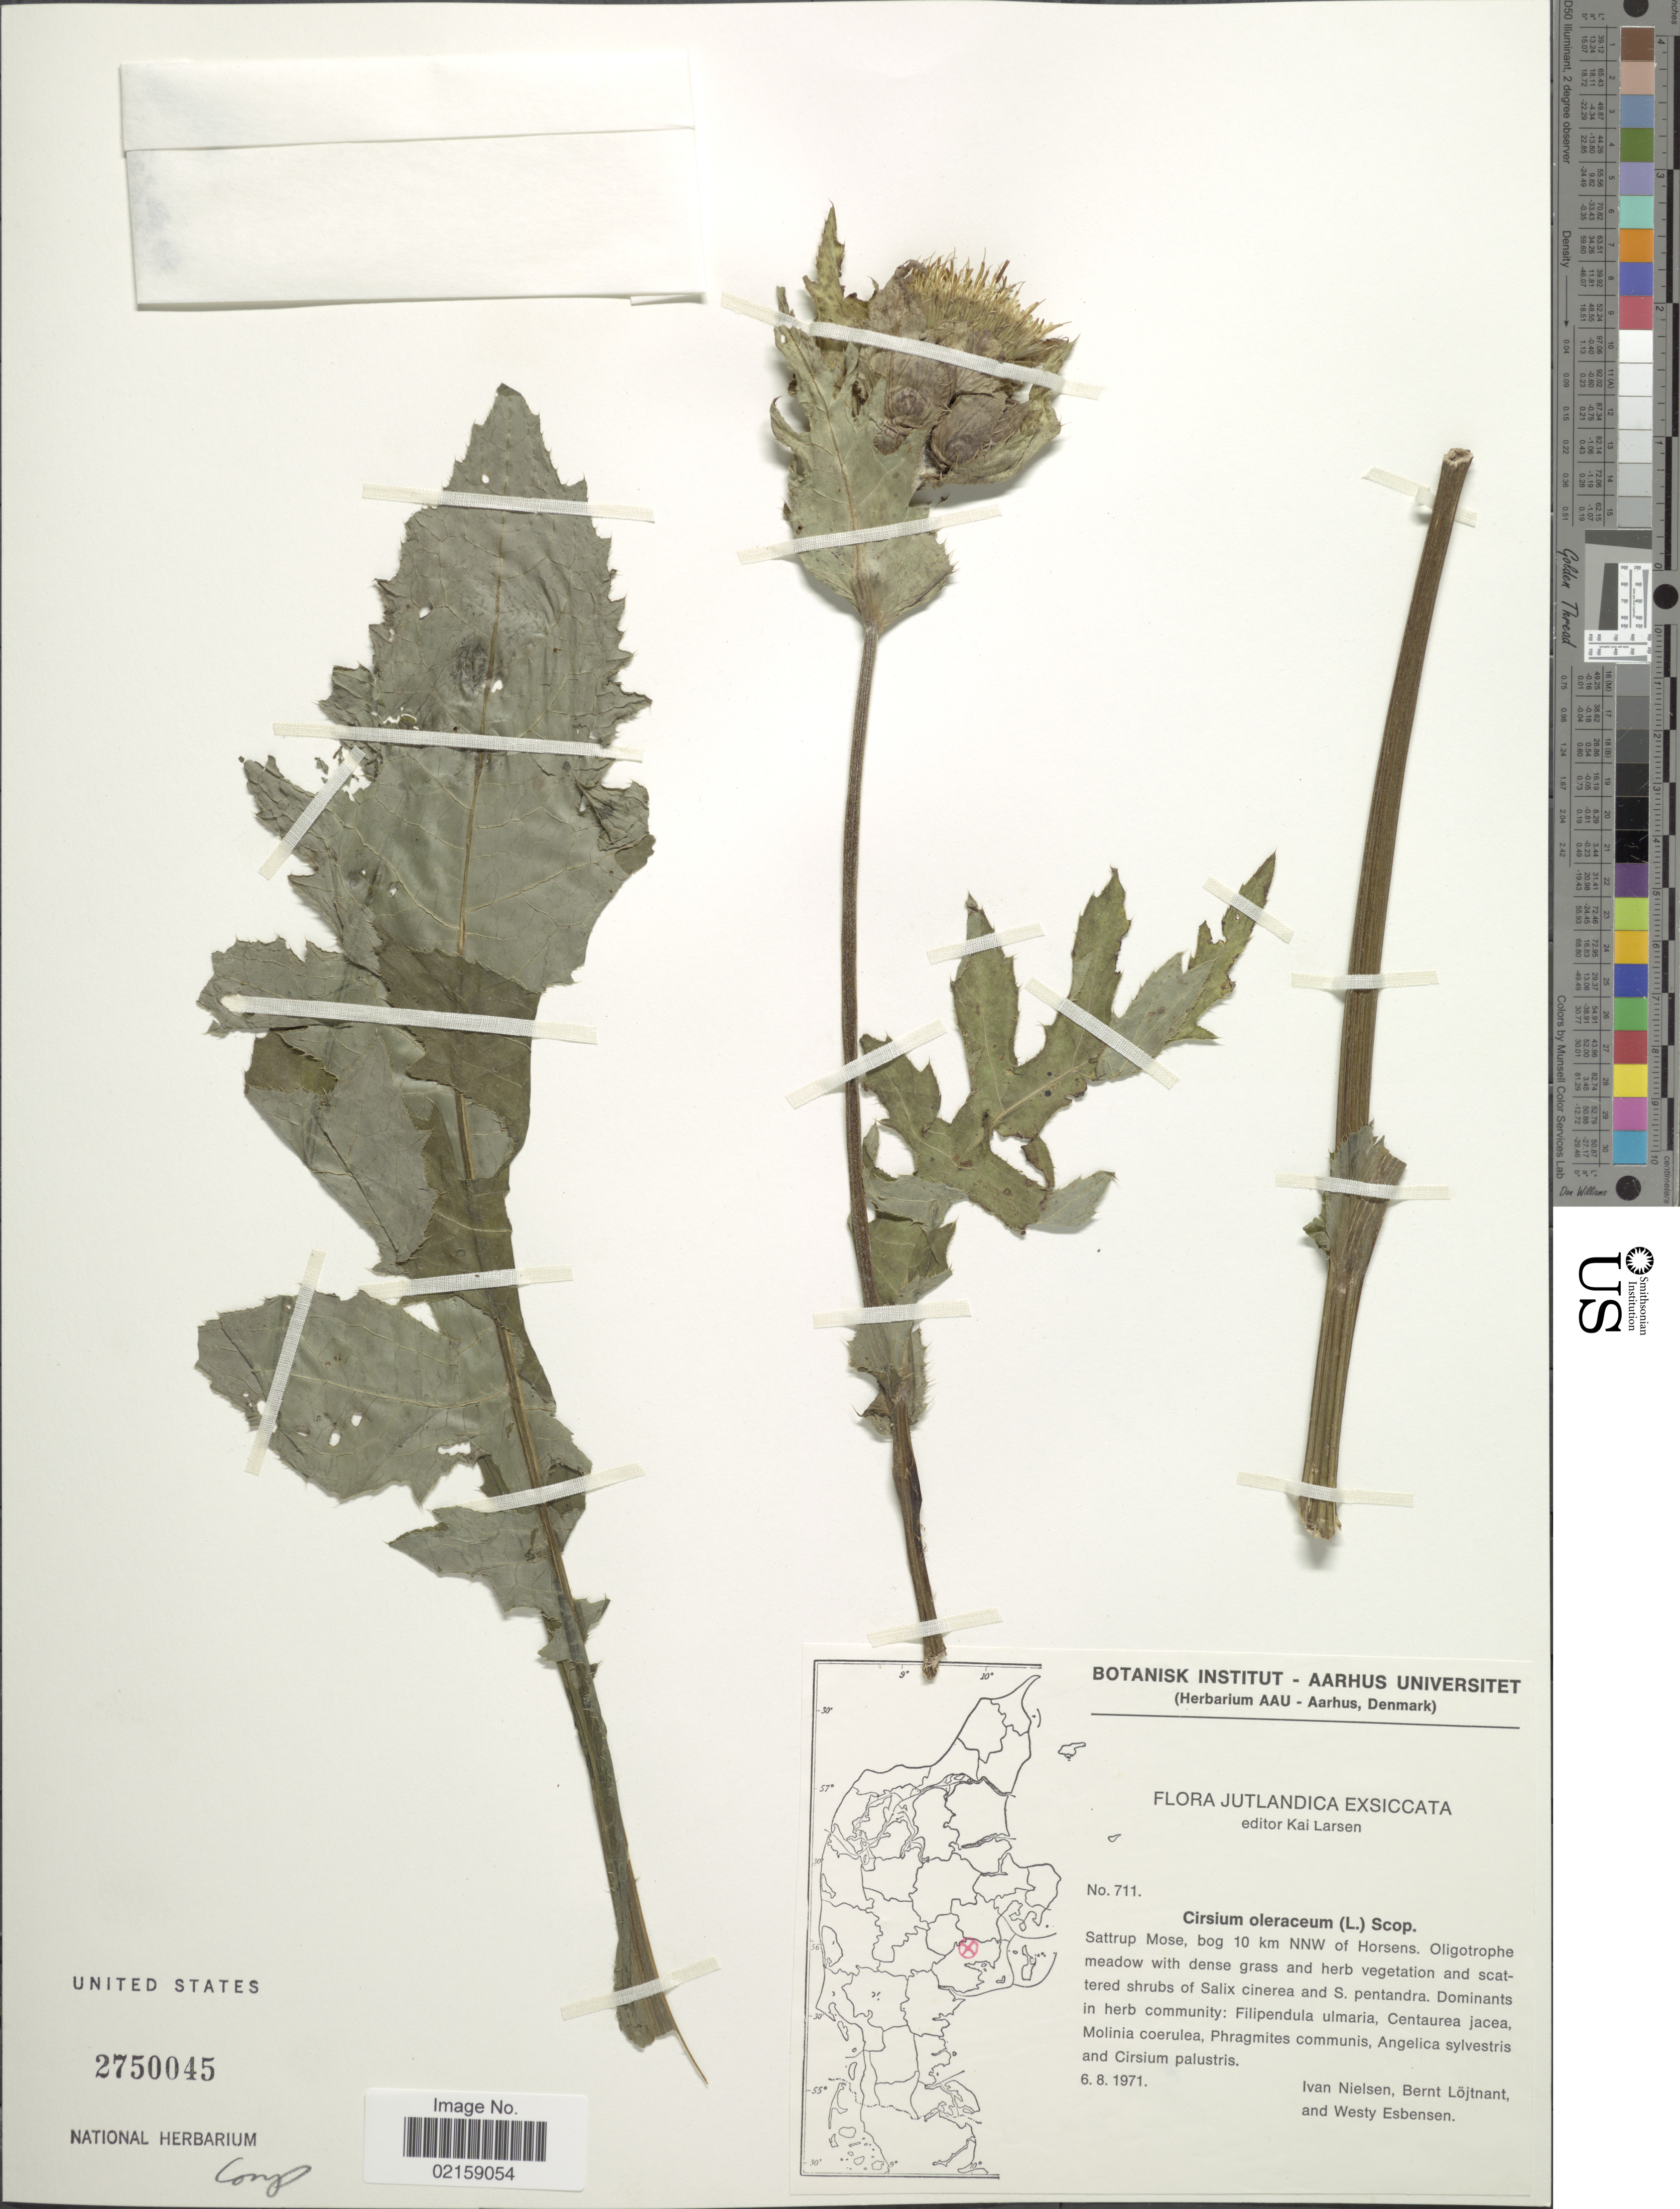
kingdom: Plantae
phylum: Tracheophyta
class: Magnoliopsida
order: Asterales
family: Asteraceae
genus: Cirsium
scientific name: Cirsium oleraceum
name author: (L.) Scop.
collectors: I. C. Nielsen, B. Löjtnant & W. Esbensen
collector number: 711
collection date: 1971-08-06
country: Denmark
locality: Jutlandica exsiccata, Sattrup Mose, bog 10 km NNW of Horsens.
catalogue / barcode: US 2750045